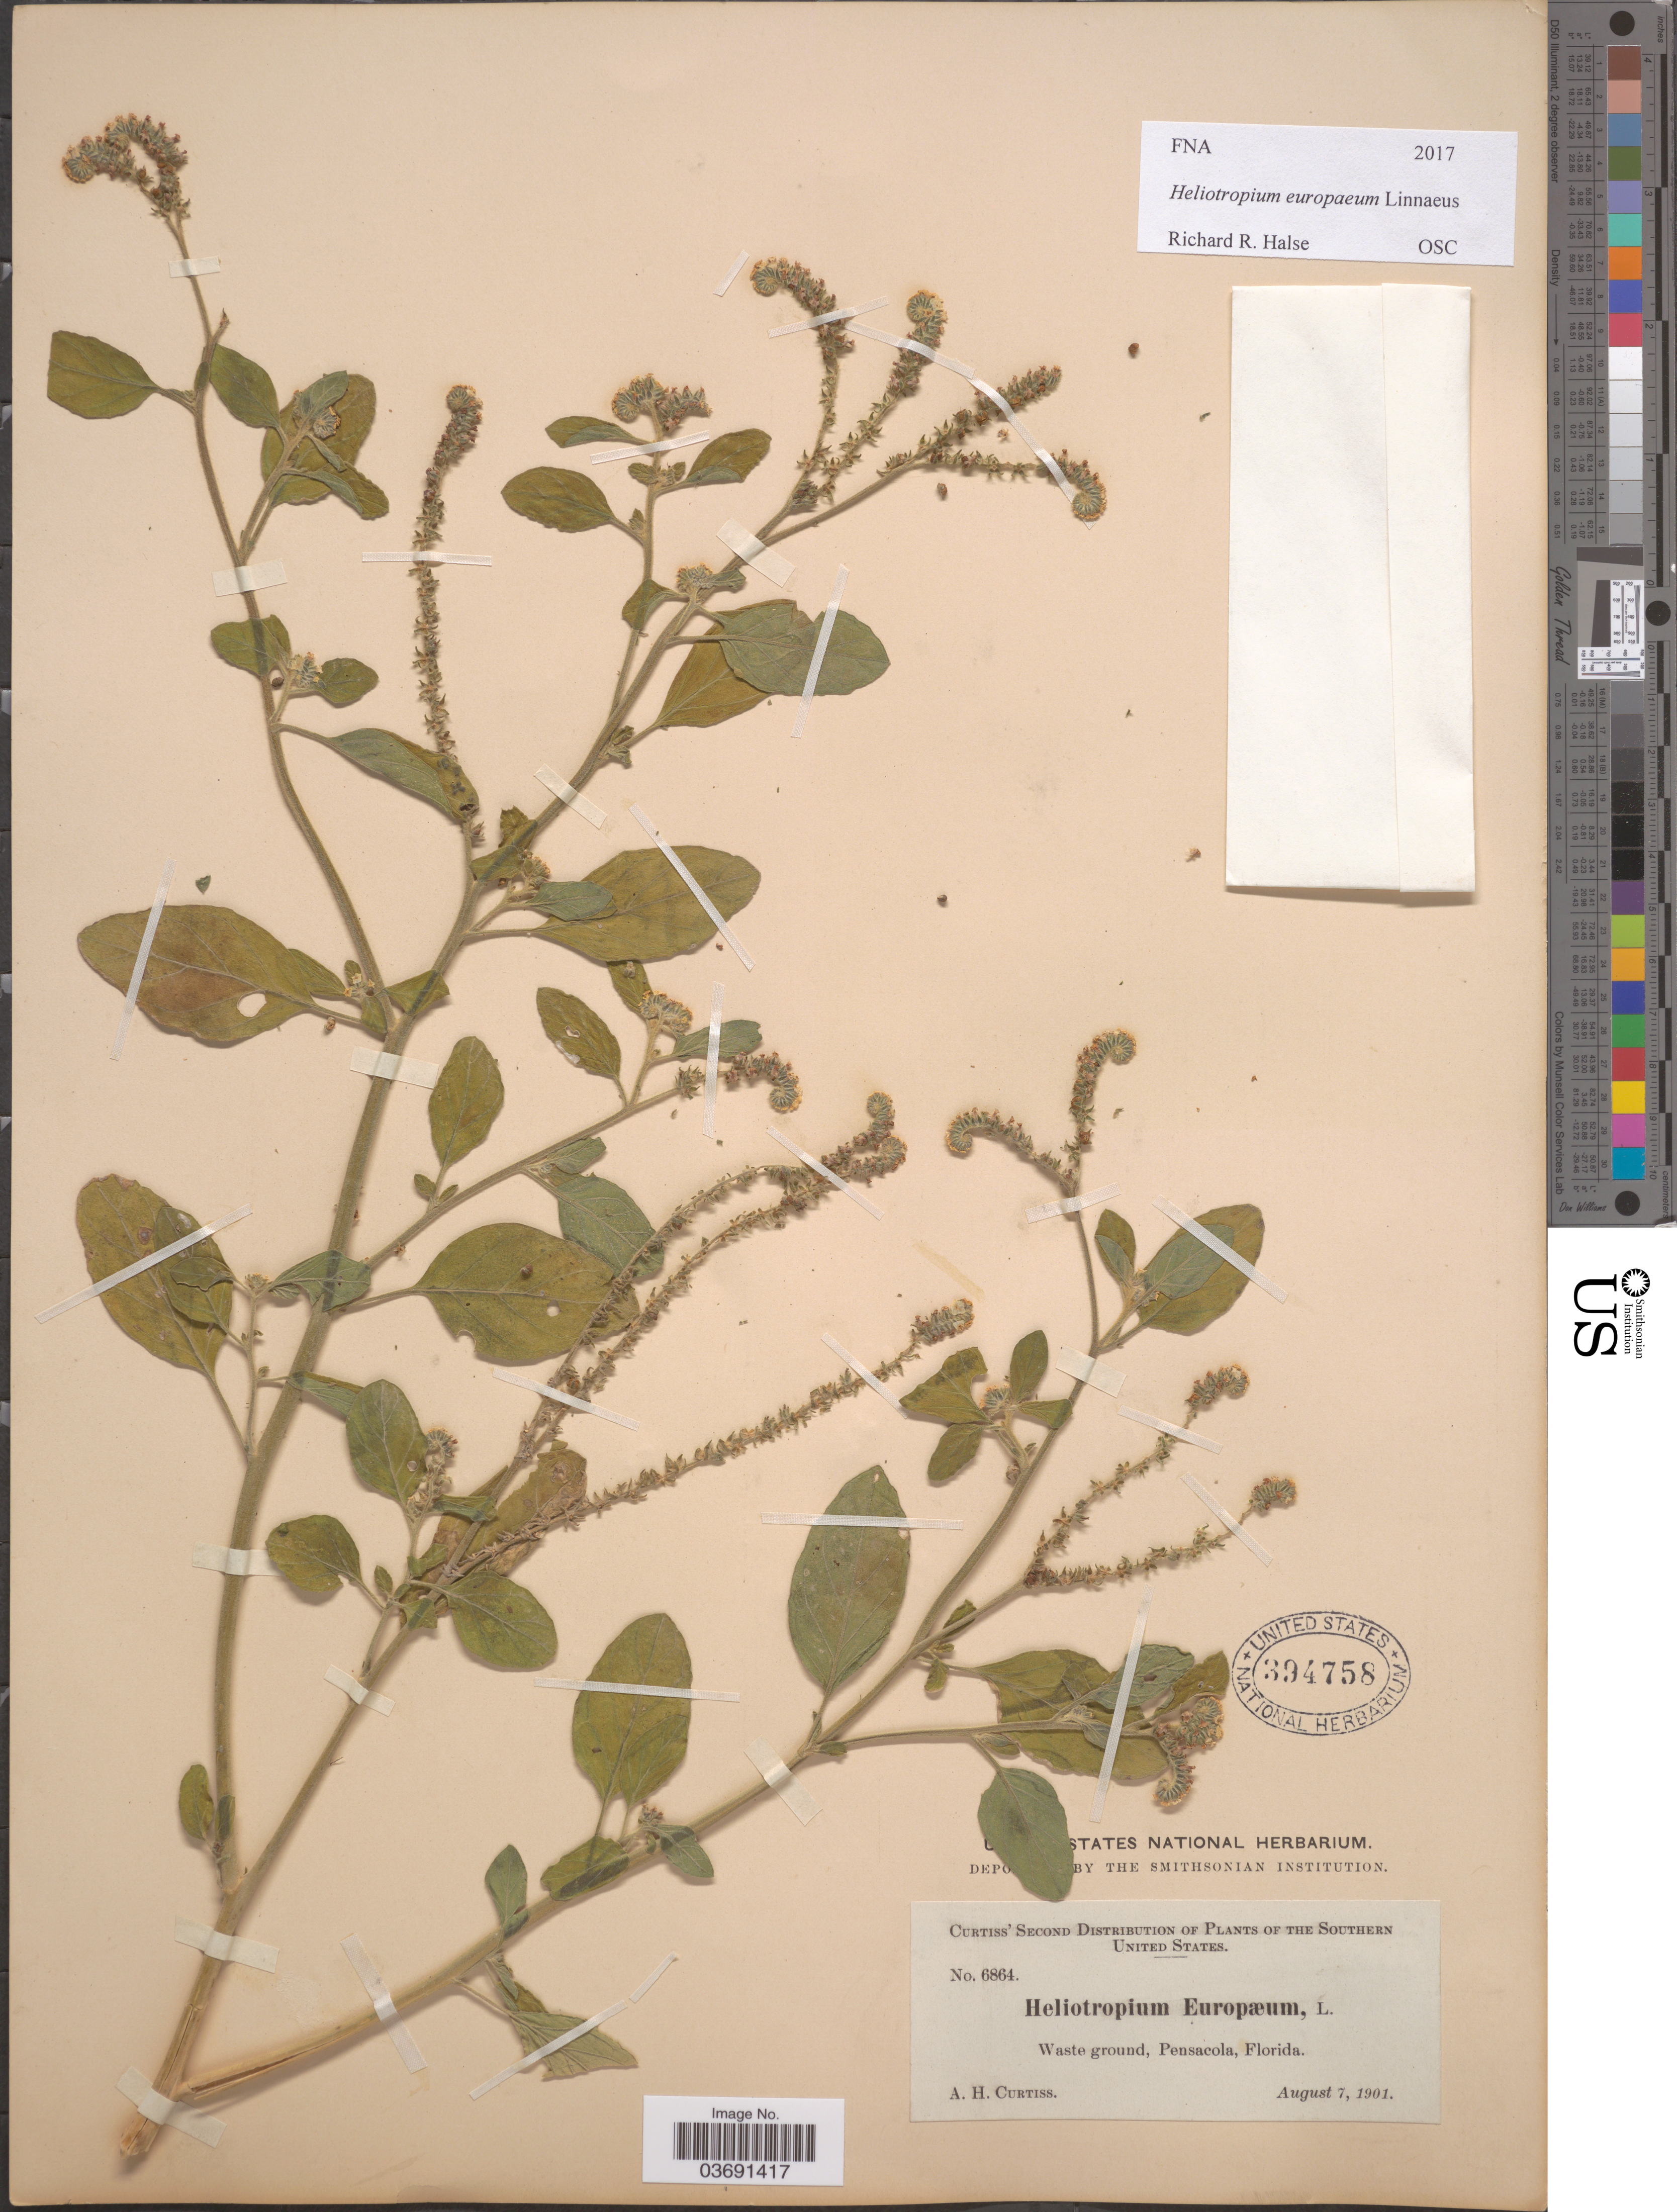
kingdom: Plantae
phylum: Tracheophyta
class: Magnoliopsida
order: Boraginales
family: Heliotropiaceae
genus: Heliotropium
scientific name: Heliotropium europaeum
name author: L.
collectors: A. H. Curtiss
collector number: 6864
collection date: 1901-08-07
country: United States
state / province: Florida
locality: Southern United States. Waste ground, Pensacola.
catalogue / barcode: US 394758